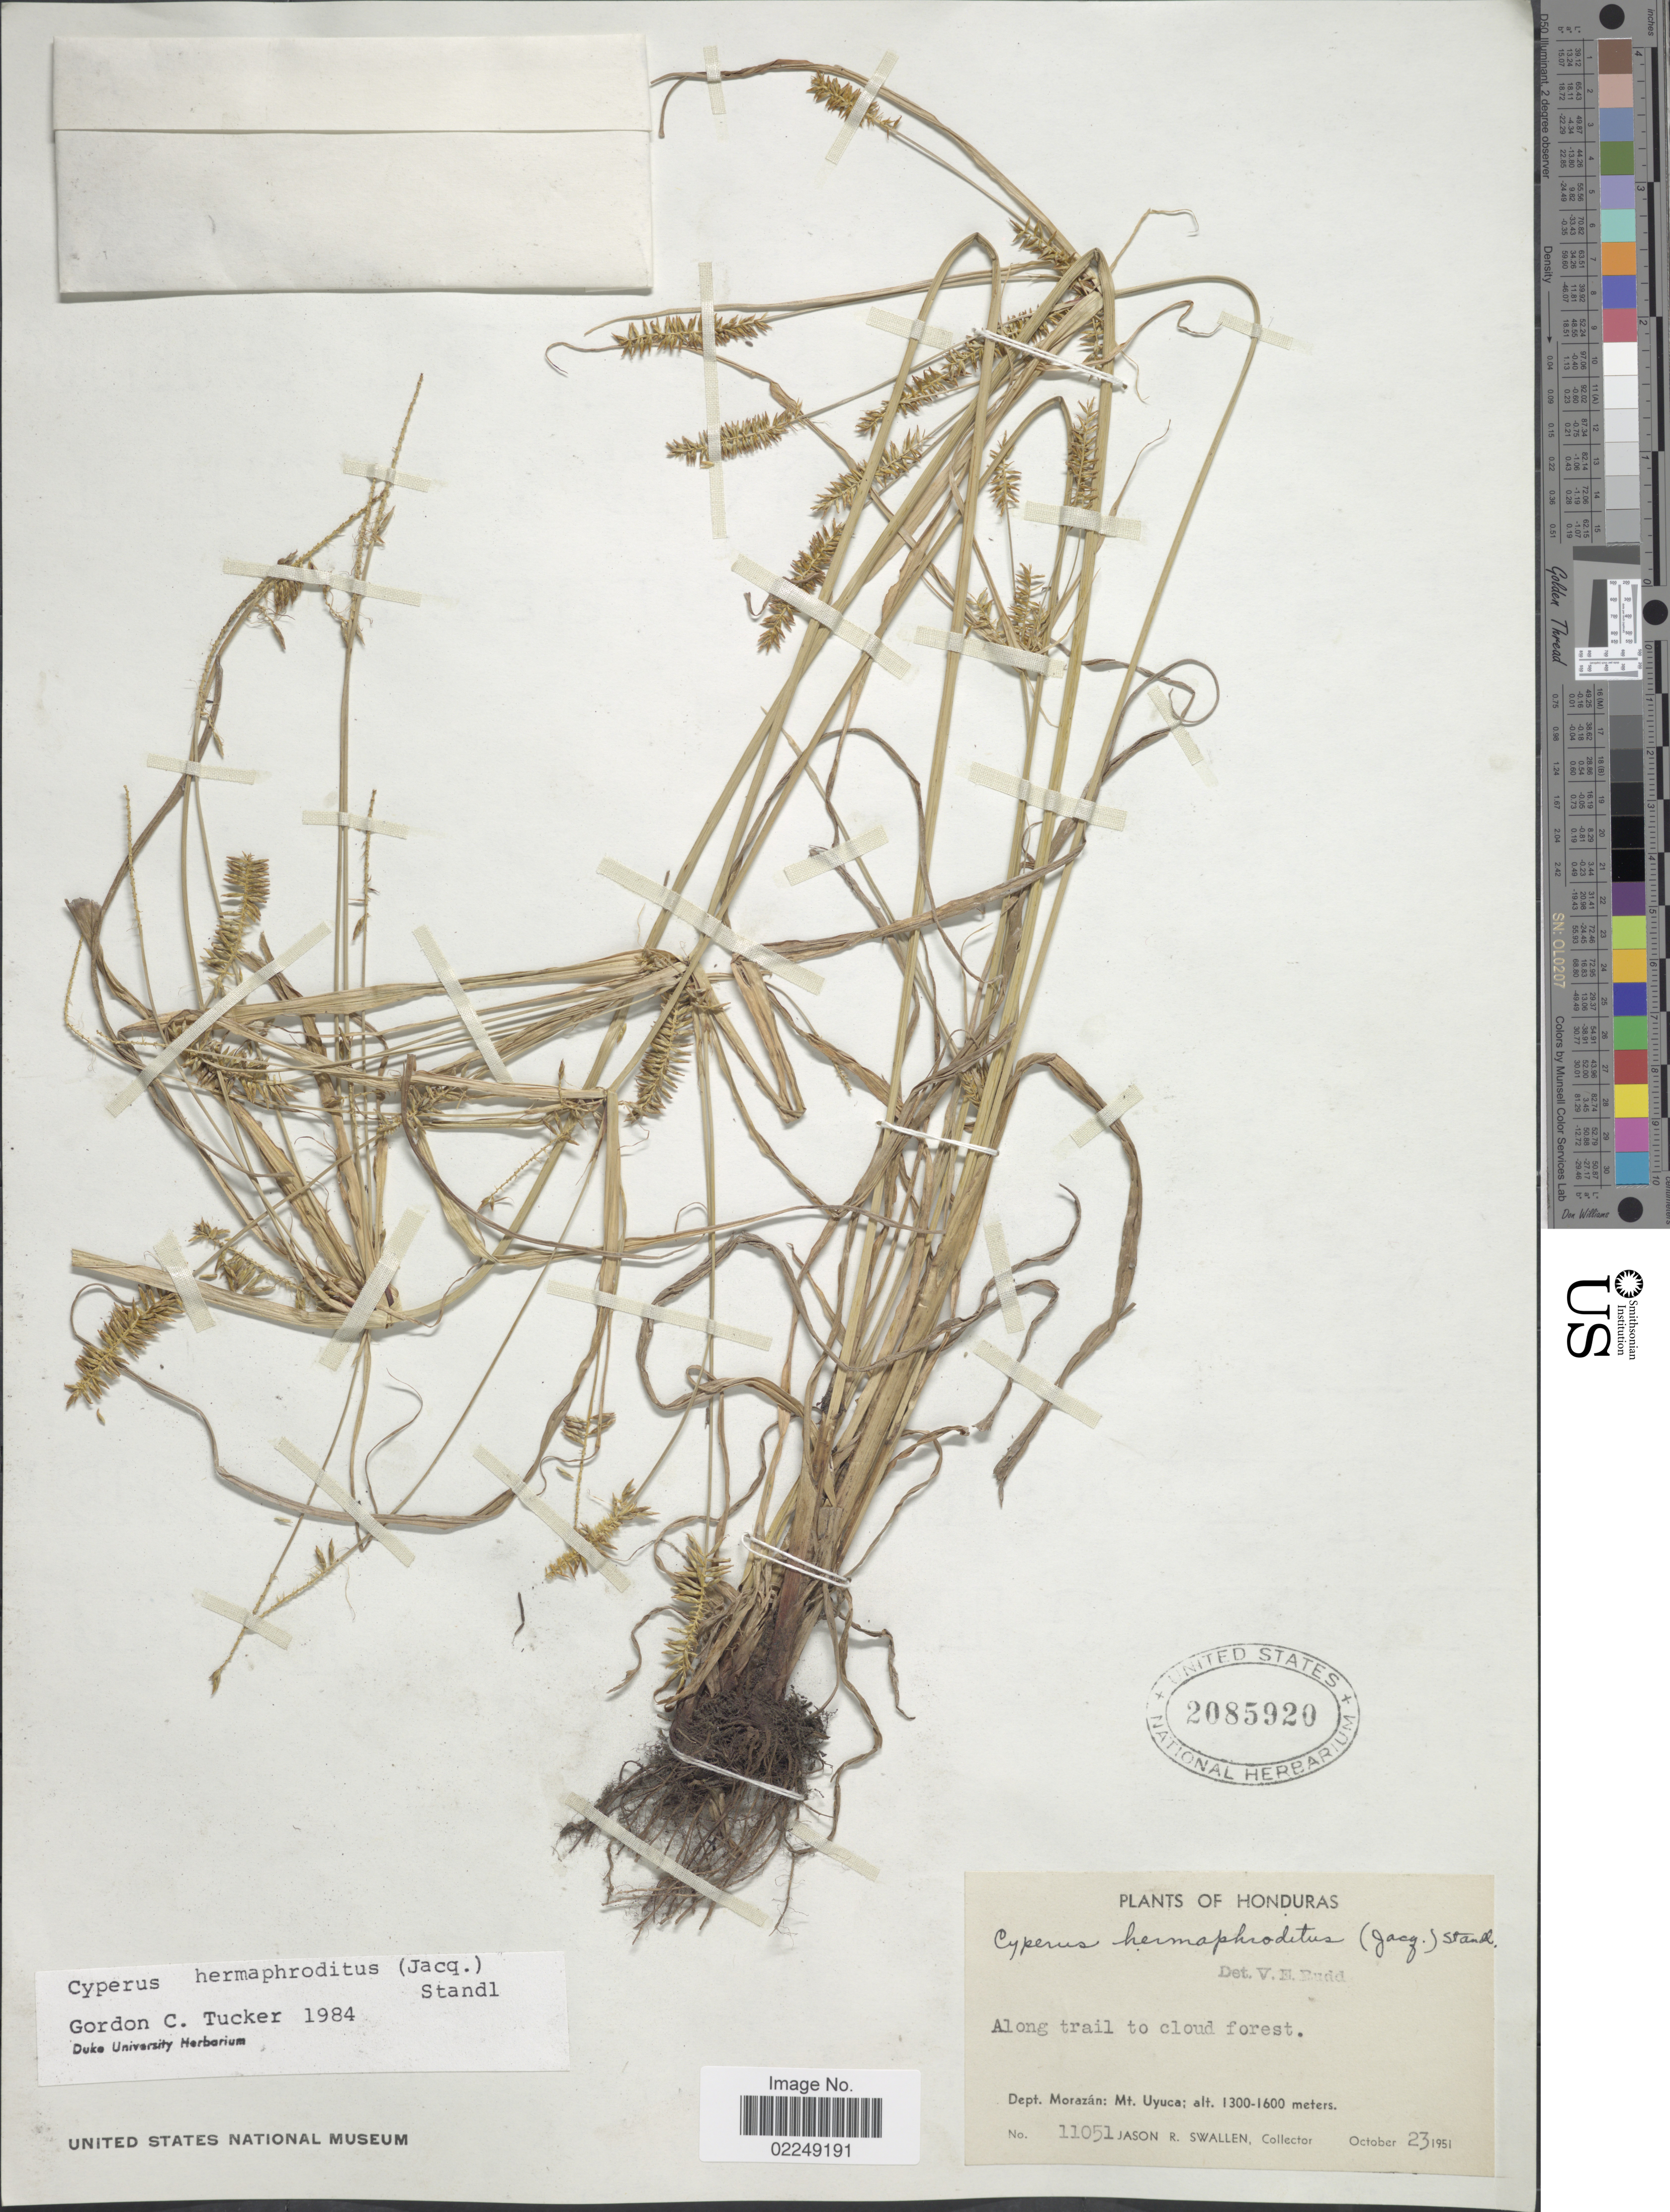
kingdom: Plantae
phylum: Tracheophyta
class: Liliopsida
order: Poales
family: Cyperaceae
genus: Cyperus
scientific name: Cyperus hermaphroditus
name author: (Jacq.) Standl.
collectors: J. R. Swallen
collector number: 11051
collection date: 1951-10-23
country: Honduras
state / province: Fco. Morazán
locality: Dept. Morazan: Mt. Uyuca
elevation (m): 1300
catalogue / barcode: US 2085920